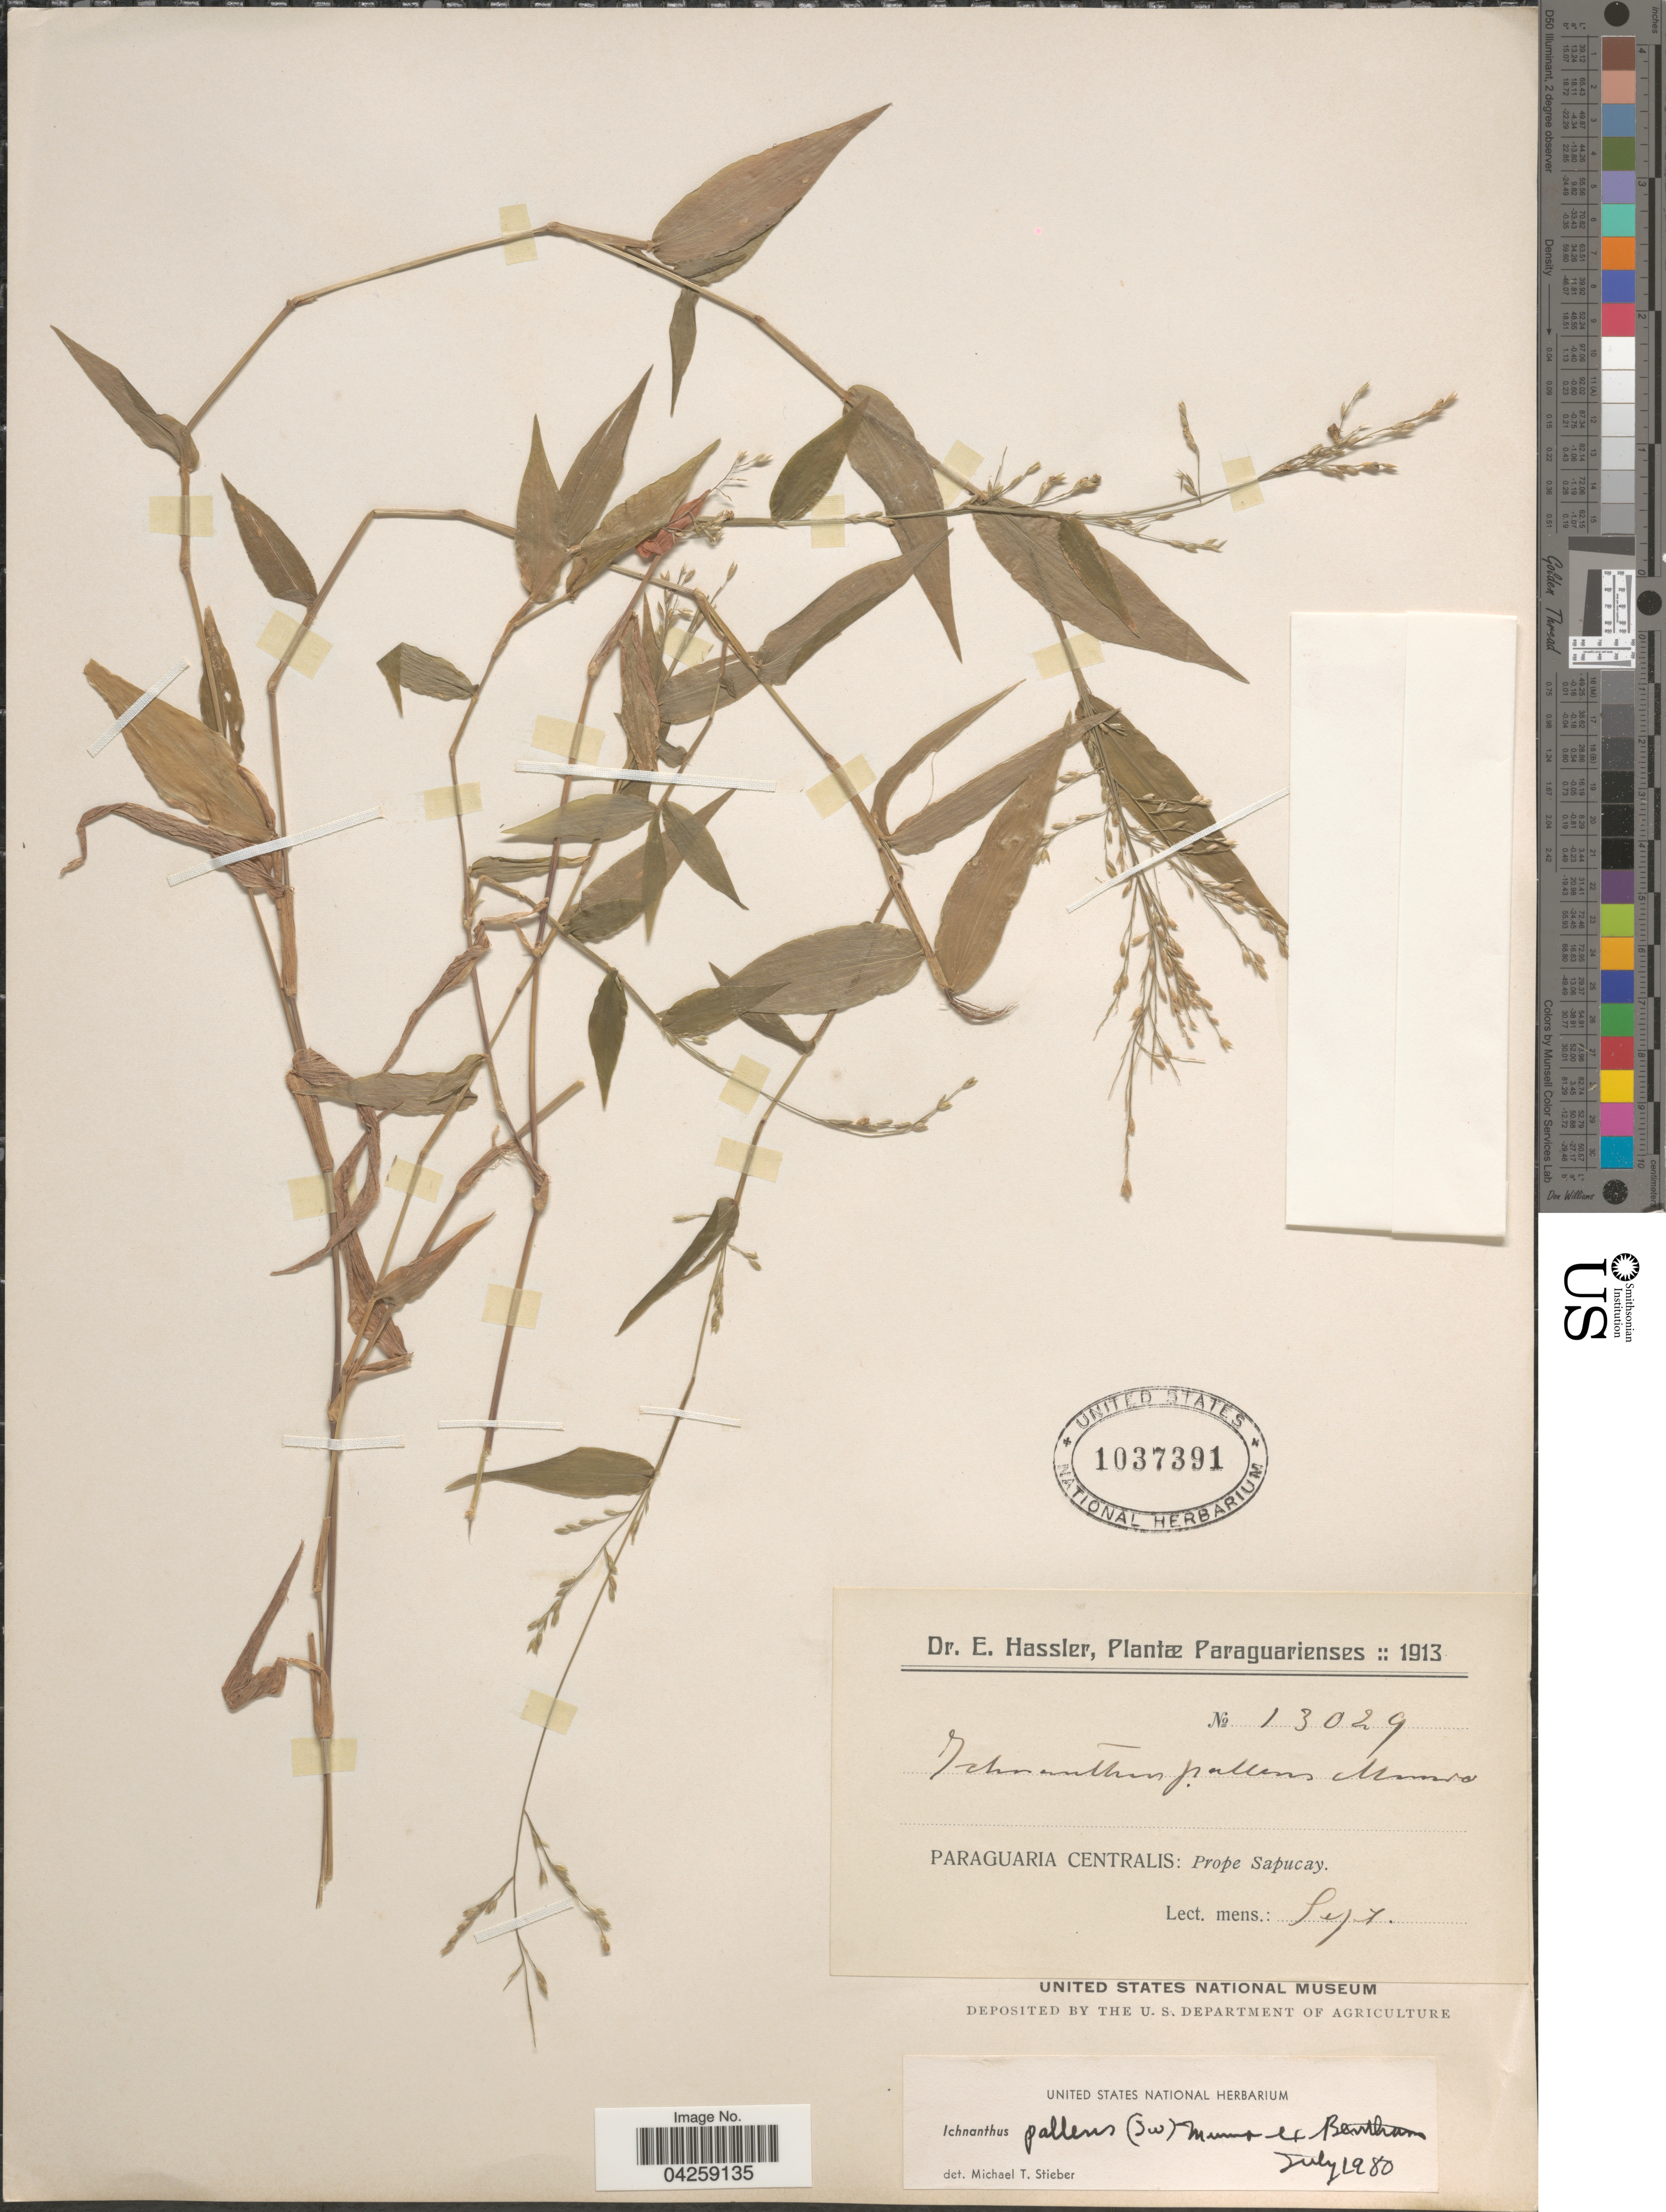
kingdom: Plantae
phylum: Tracheophyta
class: Liliopsida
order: Poales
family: Poaceae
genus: Ichnanthus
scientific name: Ichnanthus pallens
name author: (Sw.) Munro ex Benth.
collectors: E. Hassler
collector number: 13029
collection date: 1913-09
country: Paraguay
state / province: Paraguari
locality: Paraguaria Centralis: Prope Sapucay.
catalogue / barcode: US 1037391